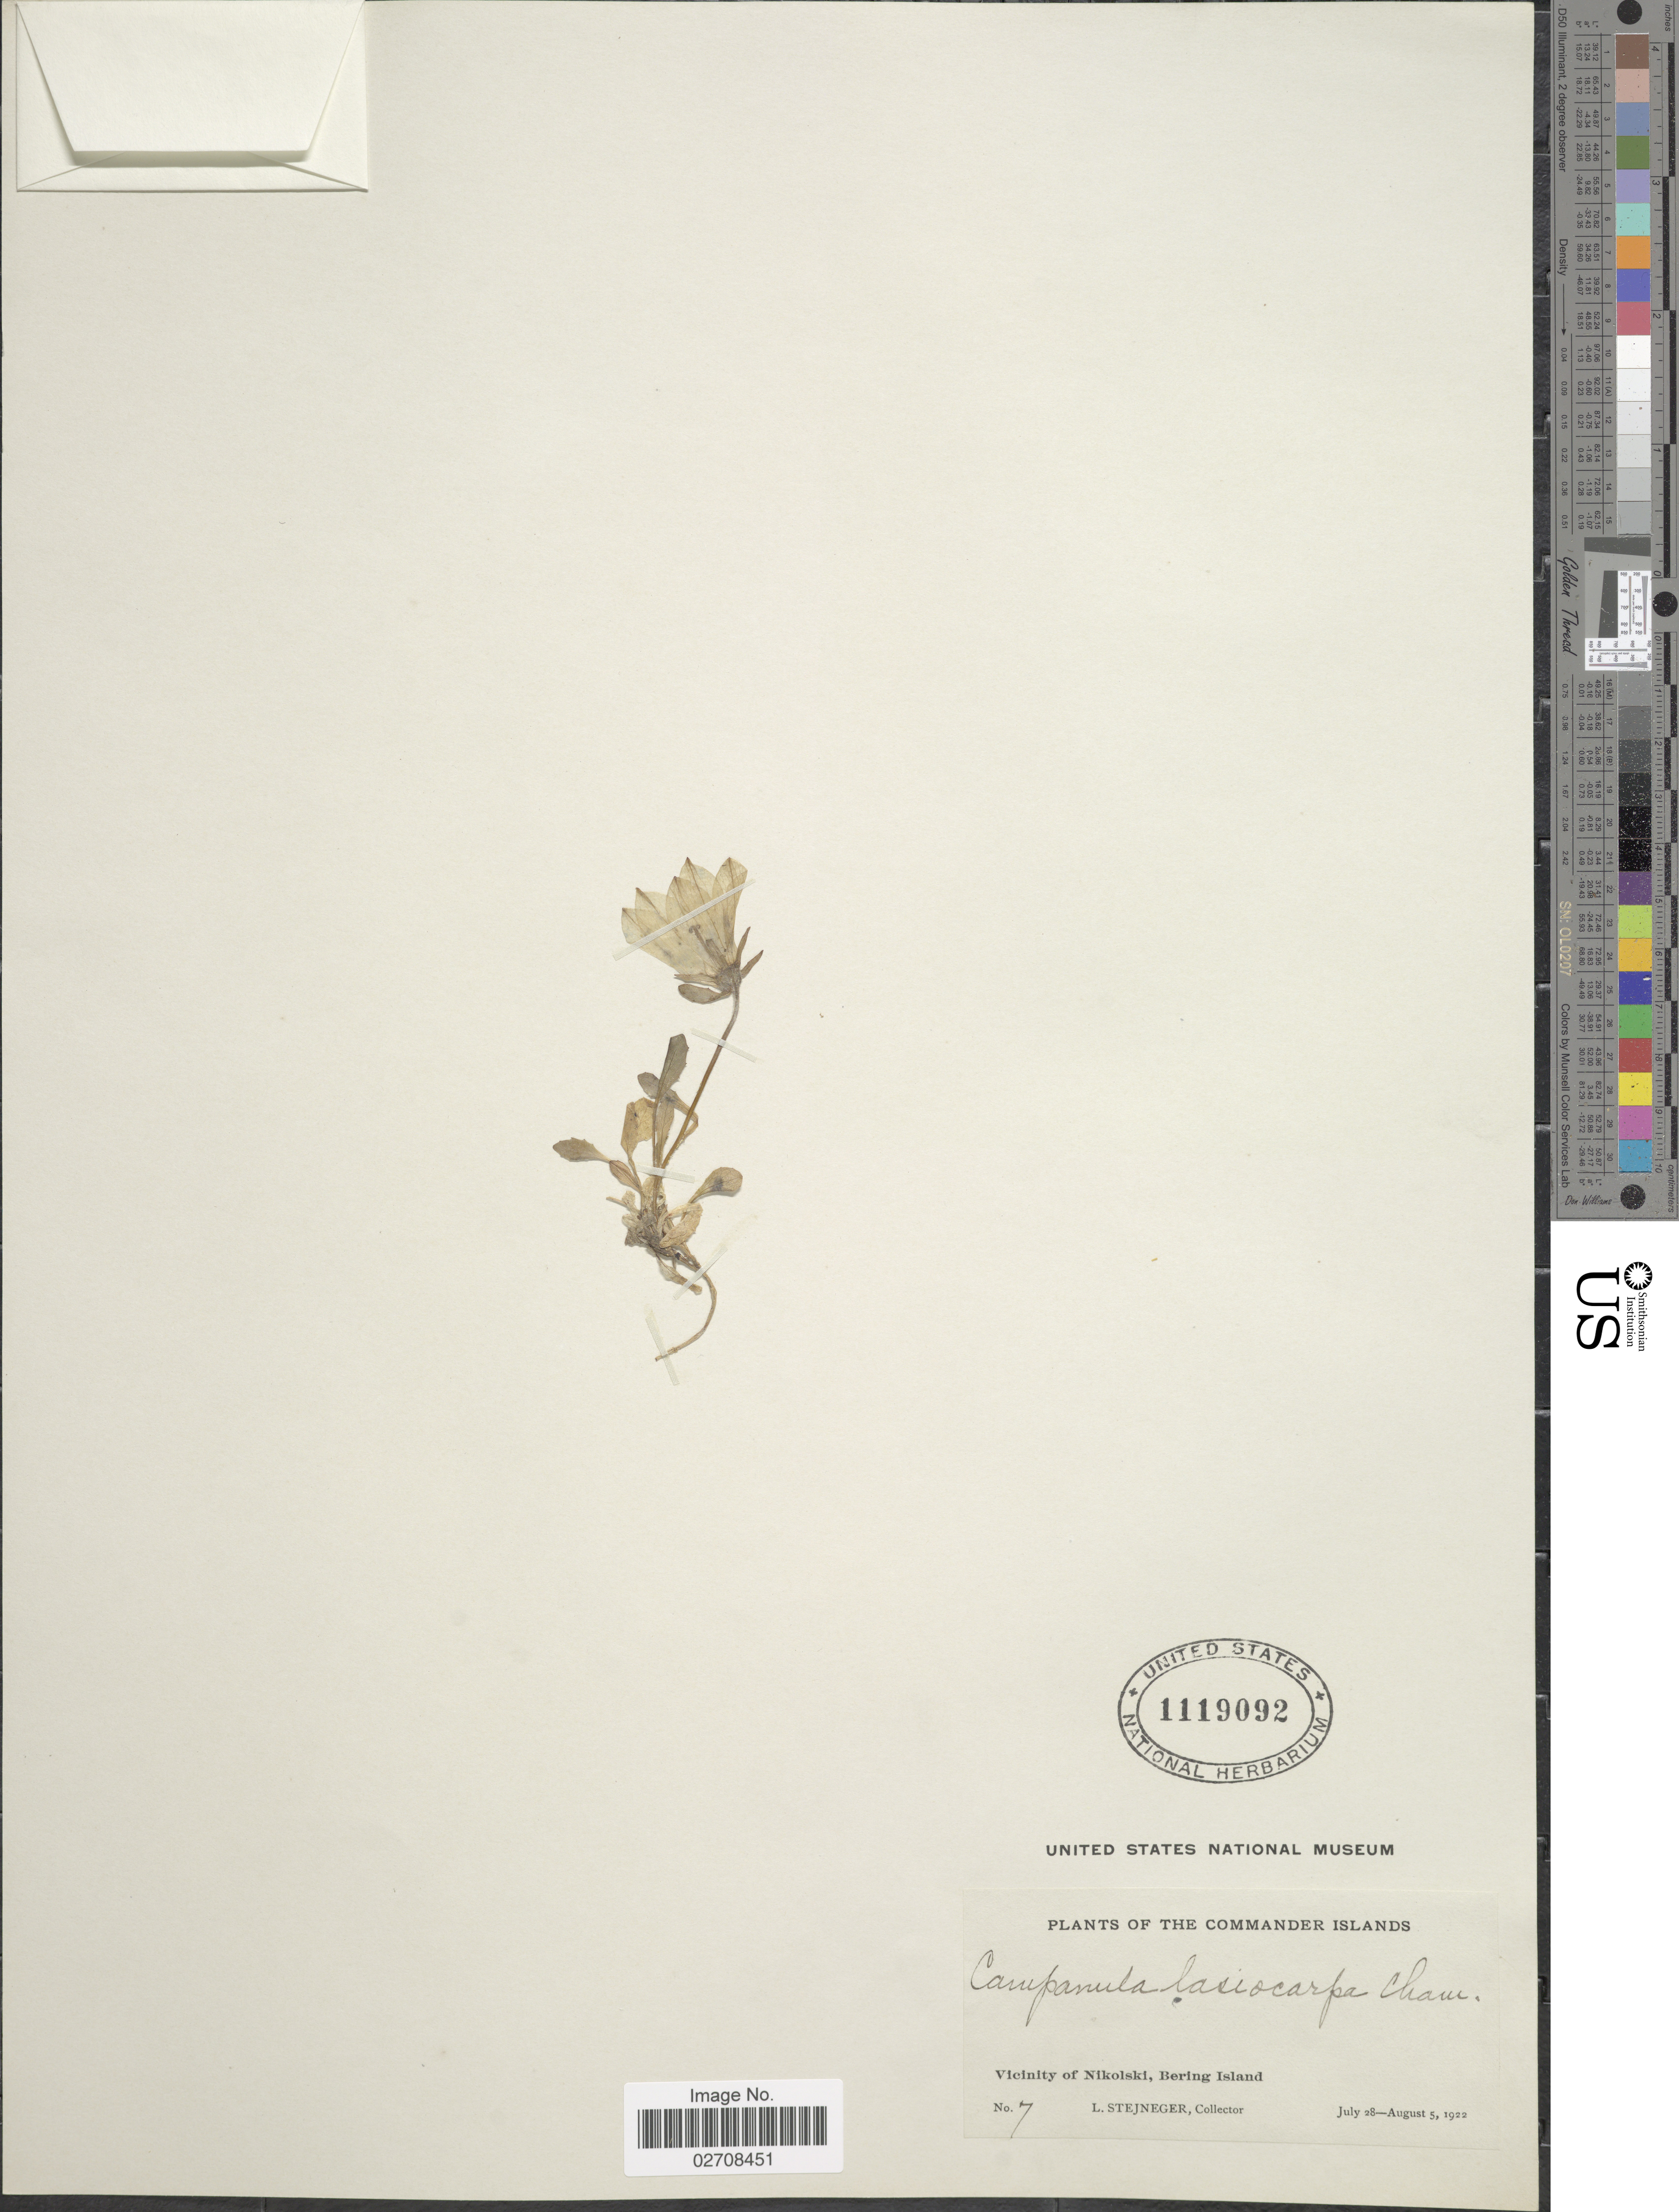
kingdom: Plantae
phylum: Tracheophyta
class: Magnoliopsida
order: Asterales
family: Campanulaceae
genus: Campanula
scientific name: Campanula lasiocarpa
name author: Cham.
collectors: L. Stejneger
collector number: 7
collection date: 1922-07-28/1922-08-05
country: Russian Federation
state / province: Kamchatka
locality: Commander Islands. Vicinity of Nikolski, Bering Island.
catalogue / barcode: US 1119092